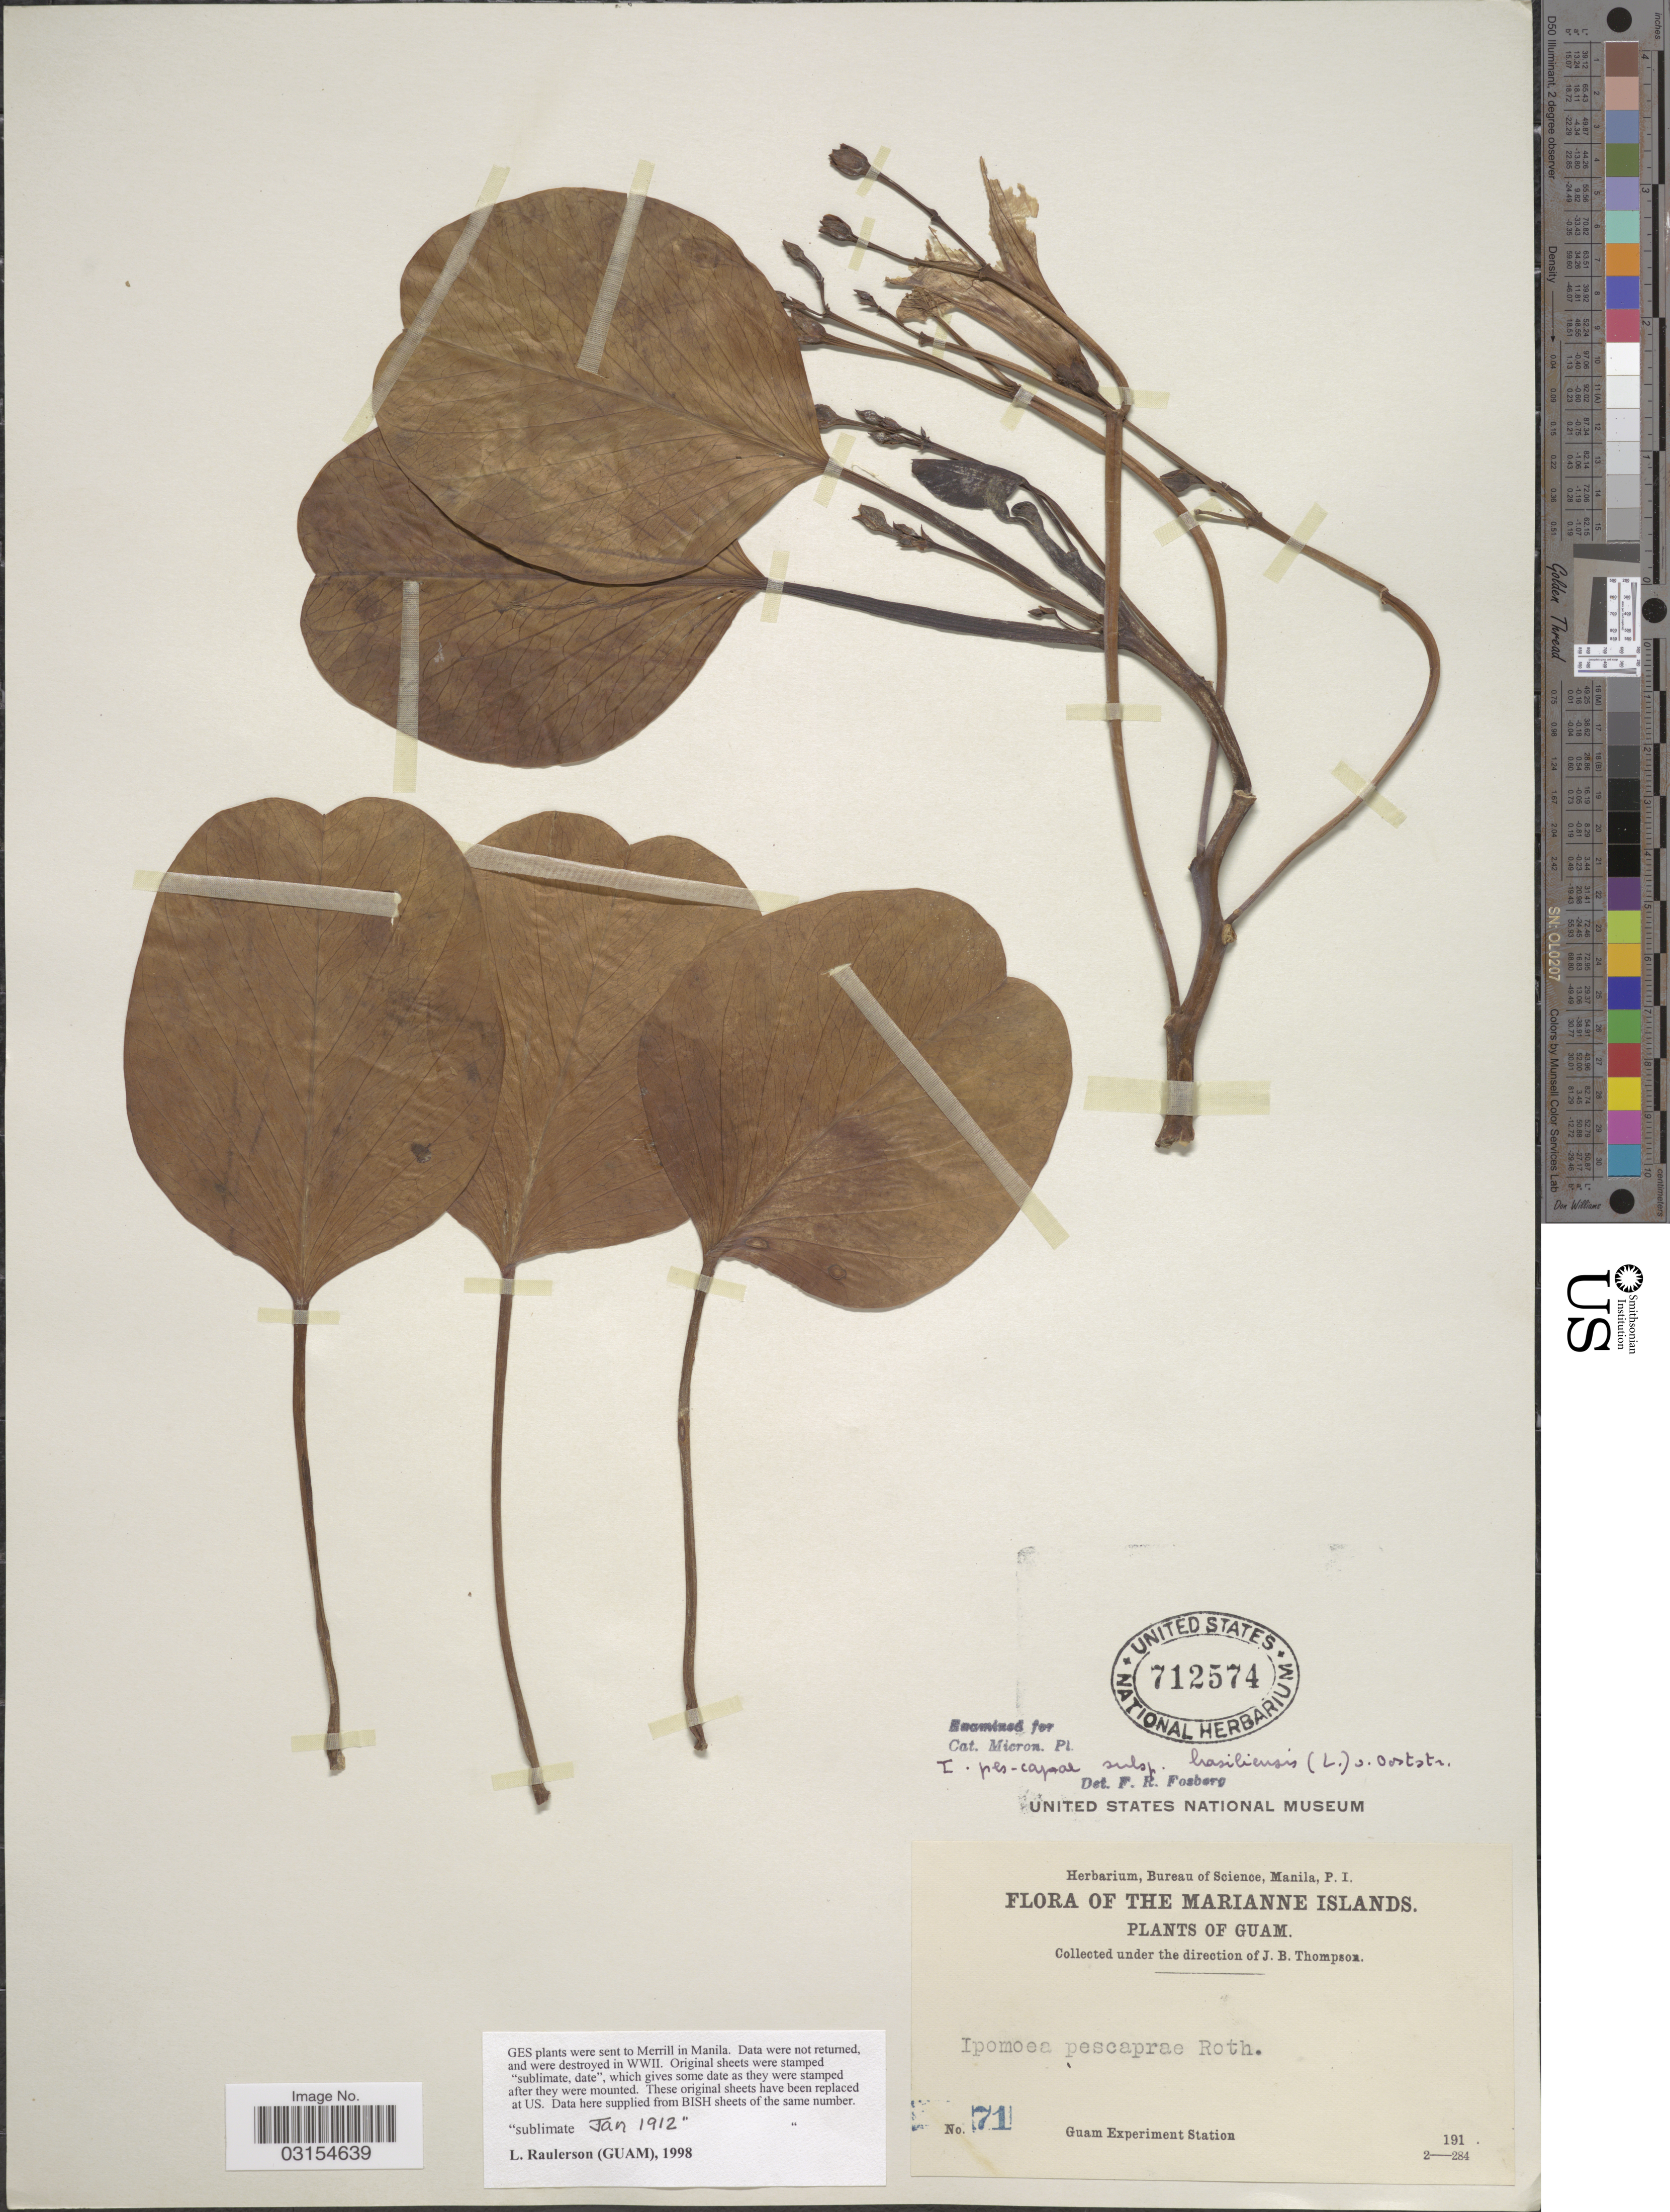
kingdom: Plantae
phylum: Tracheophyta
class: Magnoliopsida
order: Solanales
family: Convolvulaceae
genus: Ipomoea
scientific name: Ipomoea pes-caprae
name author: (L.) R. Br.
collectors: Guam Exp. Sta.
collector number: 71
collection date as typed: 191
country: Guam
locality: Marianne Islands.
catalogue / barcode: US 712574